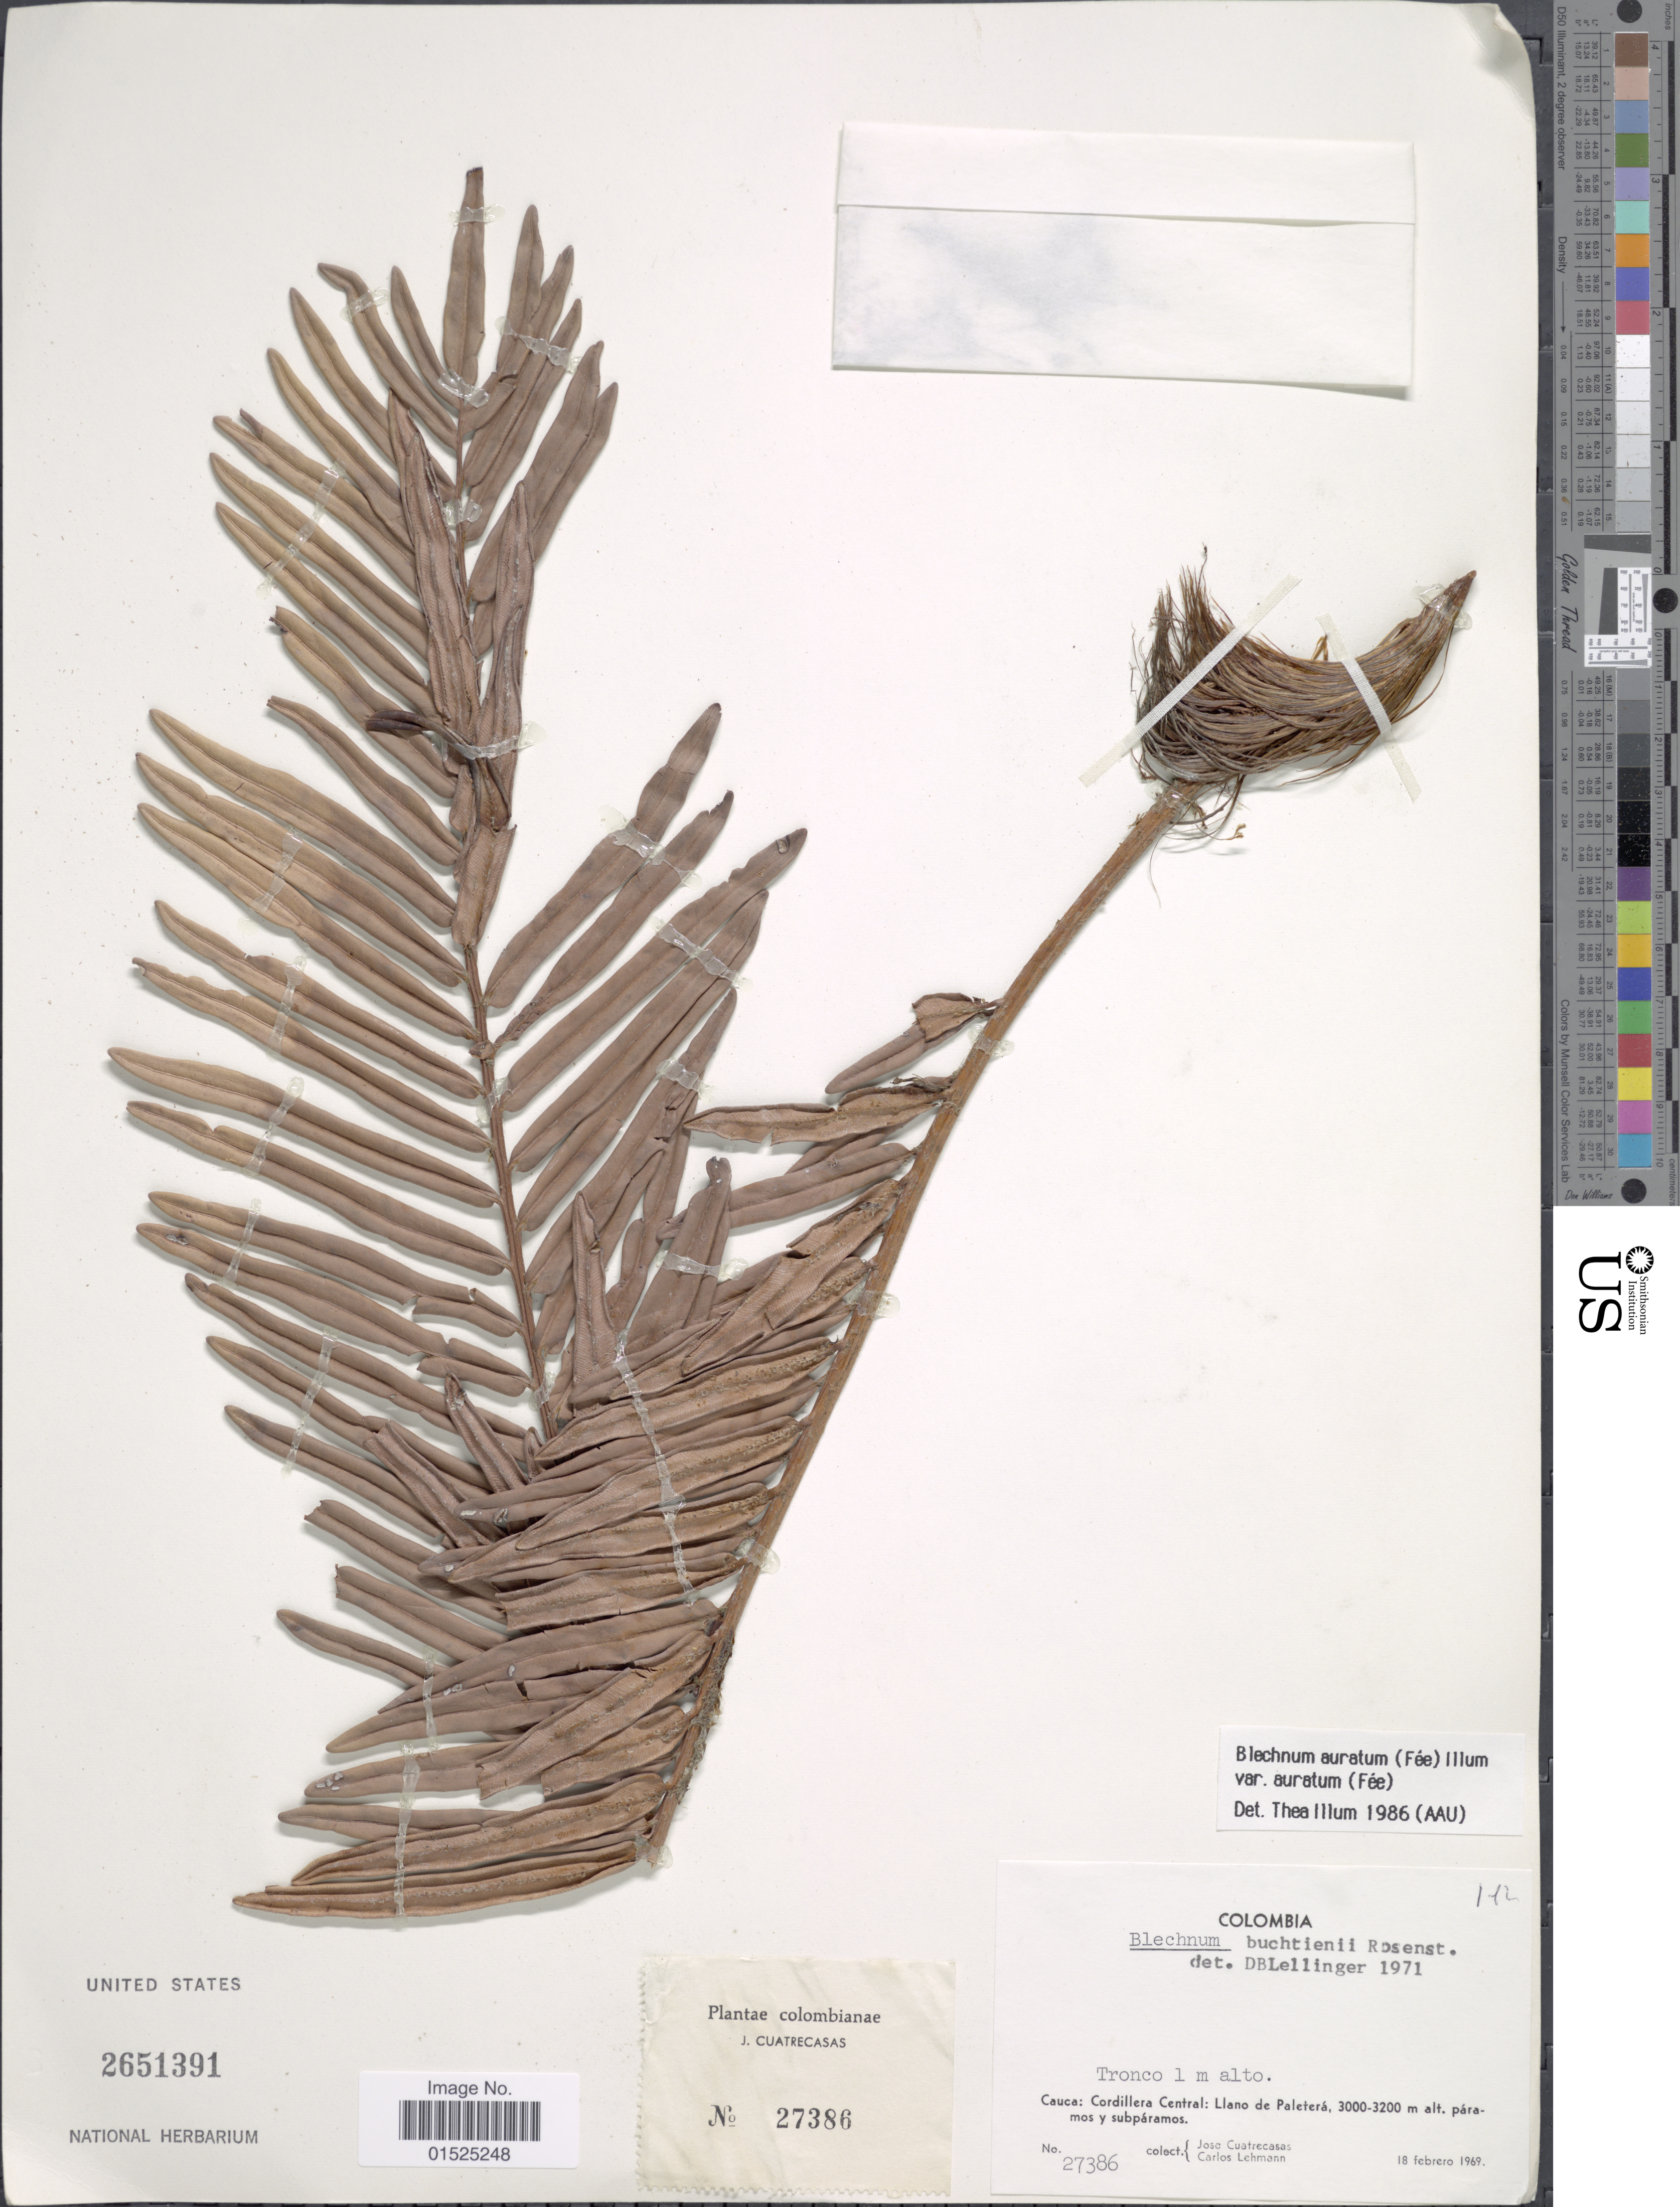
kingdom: Plantae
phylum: Tracheophyta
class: Polypodiopsida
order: Polypodiales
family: Blechnaceae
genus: Blechnum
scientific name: Blechnum auratum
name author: (Fée) R.M. Tryon & Stolze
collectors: J. Cuatrecasas & C. Lehmann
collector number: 27386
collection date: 1969-02-18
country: Colombia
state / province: Cauca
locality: Cordillera Central: Llano de Paletera, paramos y subparamos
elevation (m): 3000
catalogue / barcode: US 2651391